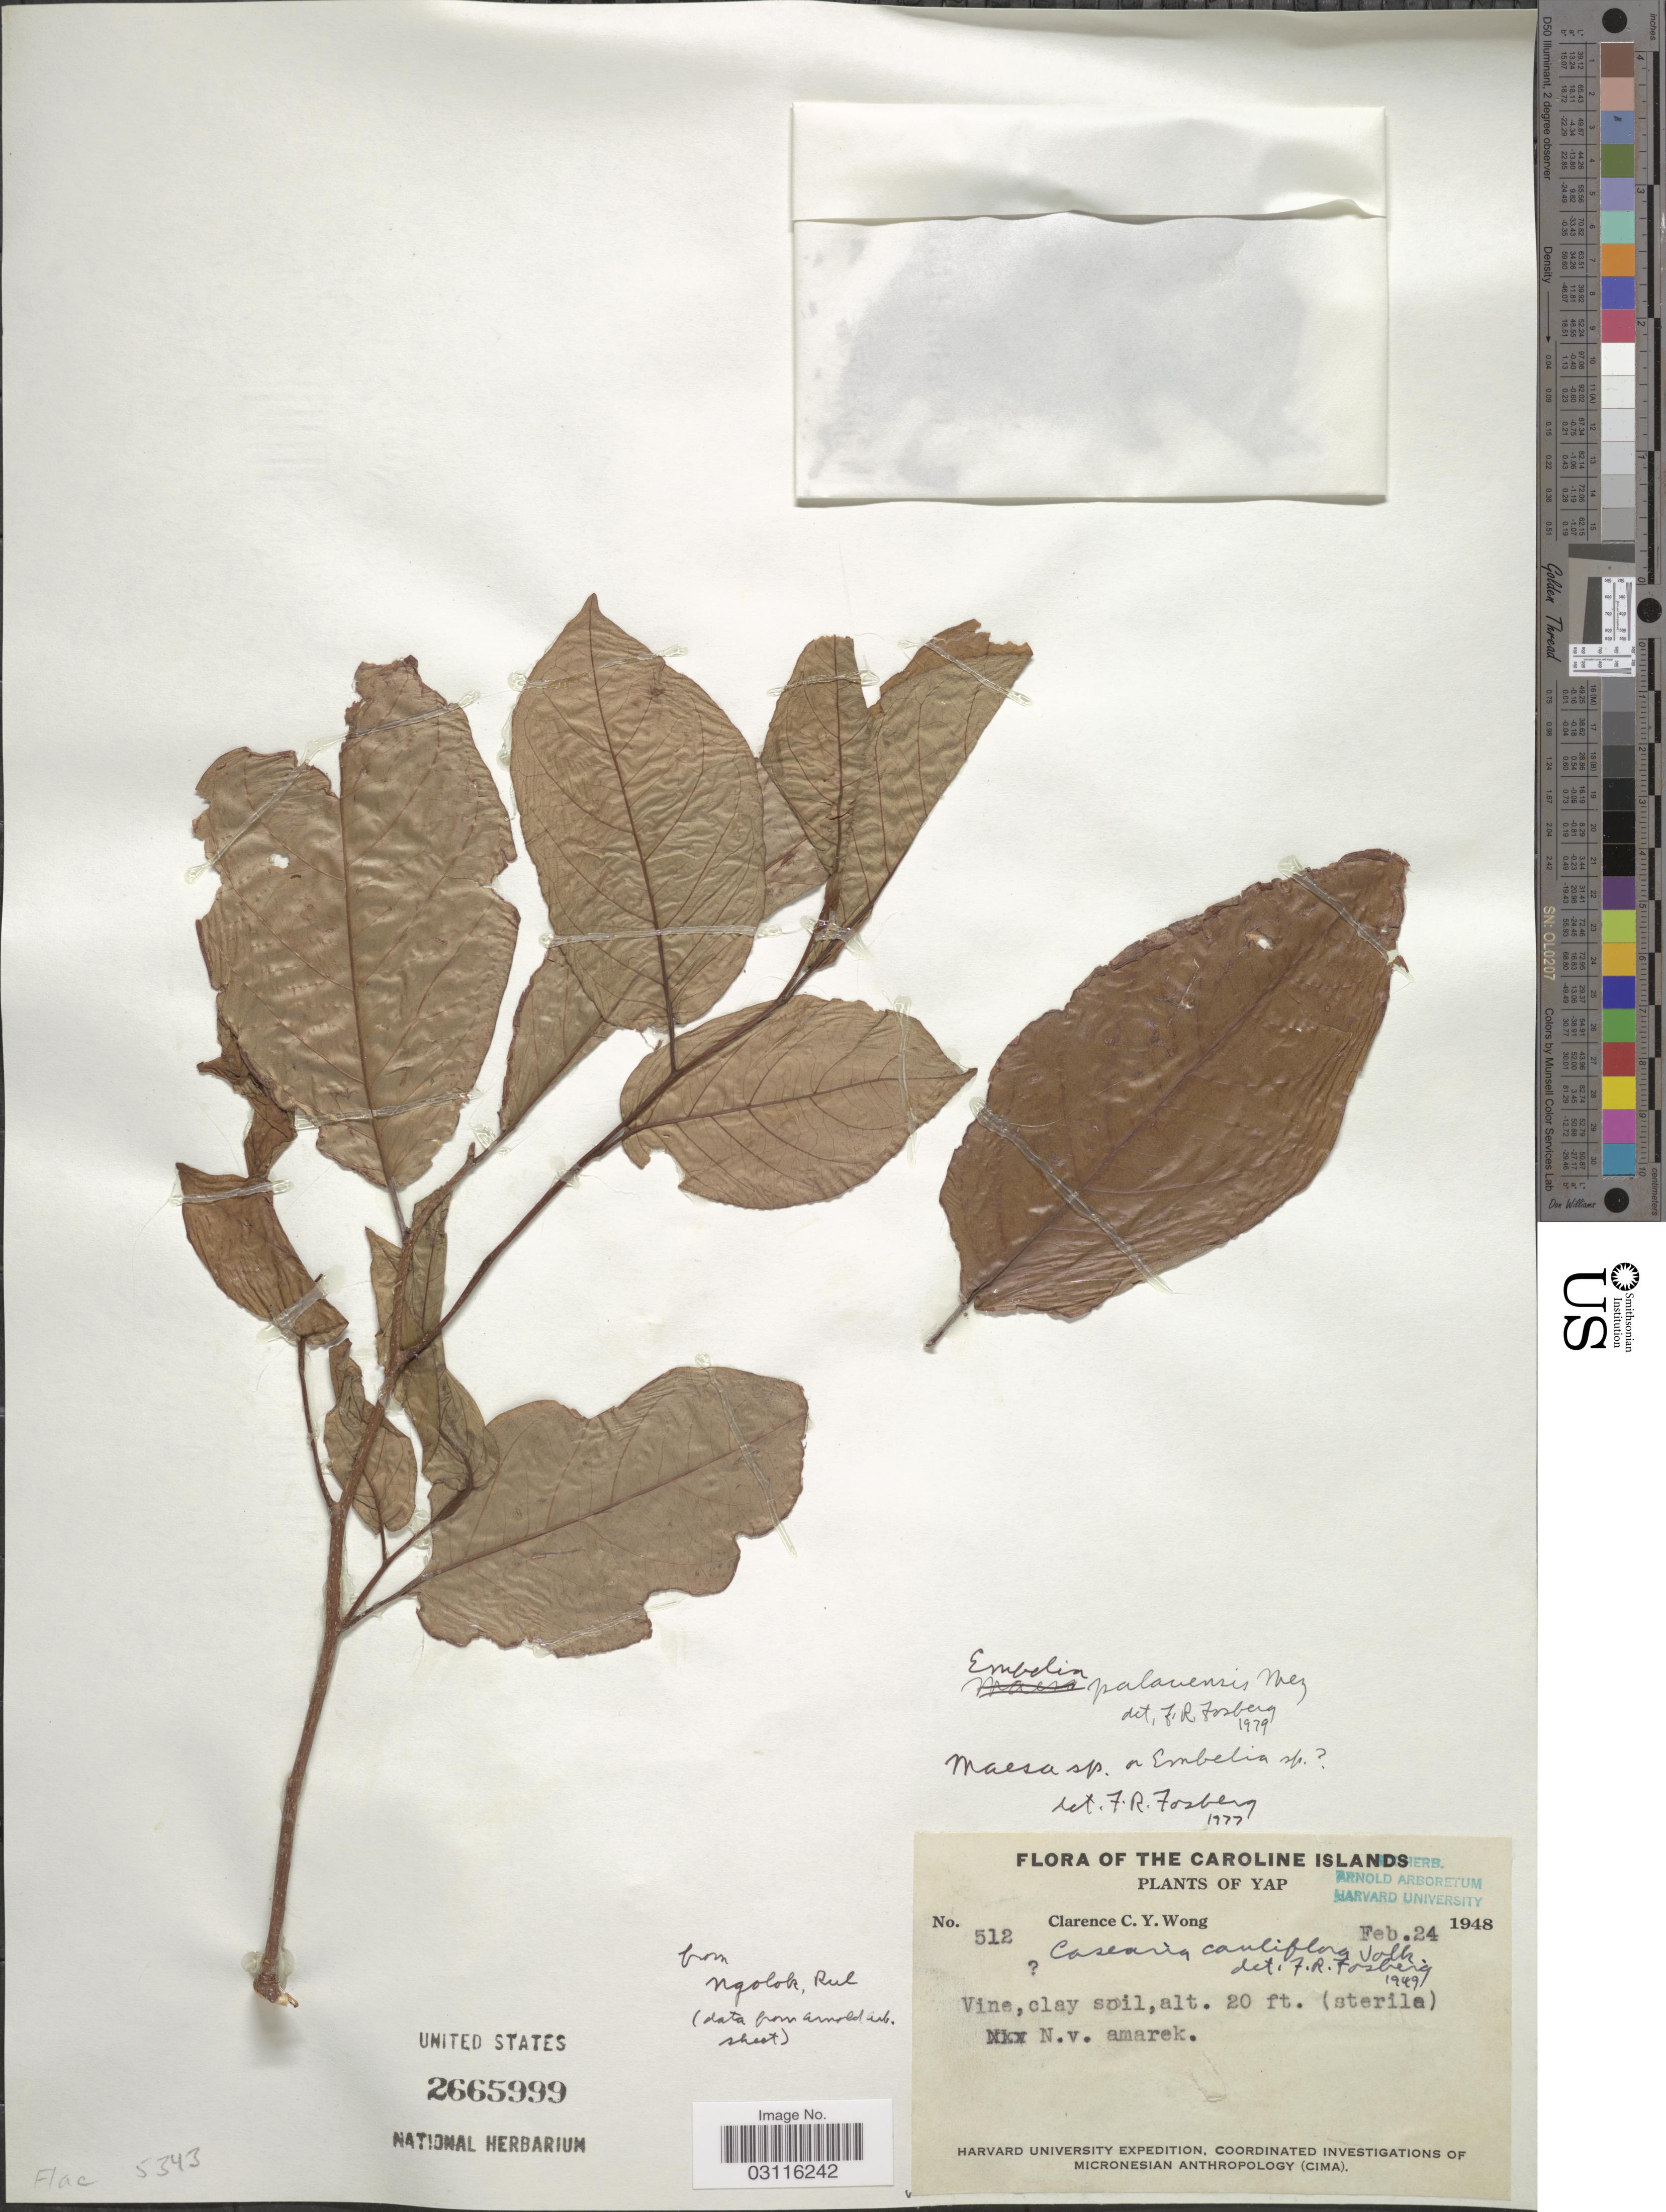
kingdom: Plantae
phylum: Tracheophyta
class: Magnoliopsida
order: Ericales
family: Primulaceae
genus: Embelia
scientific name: Embelia palauensis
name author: Mez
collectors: C. Y. C. Wong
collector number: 512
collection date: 1948-02-24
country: Micronesia, Federated States of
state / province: Yap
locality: The Caroline Islands.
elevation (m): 6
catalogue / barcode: US 2665999